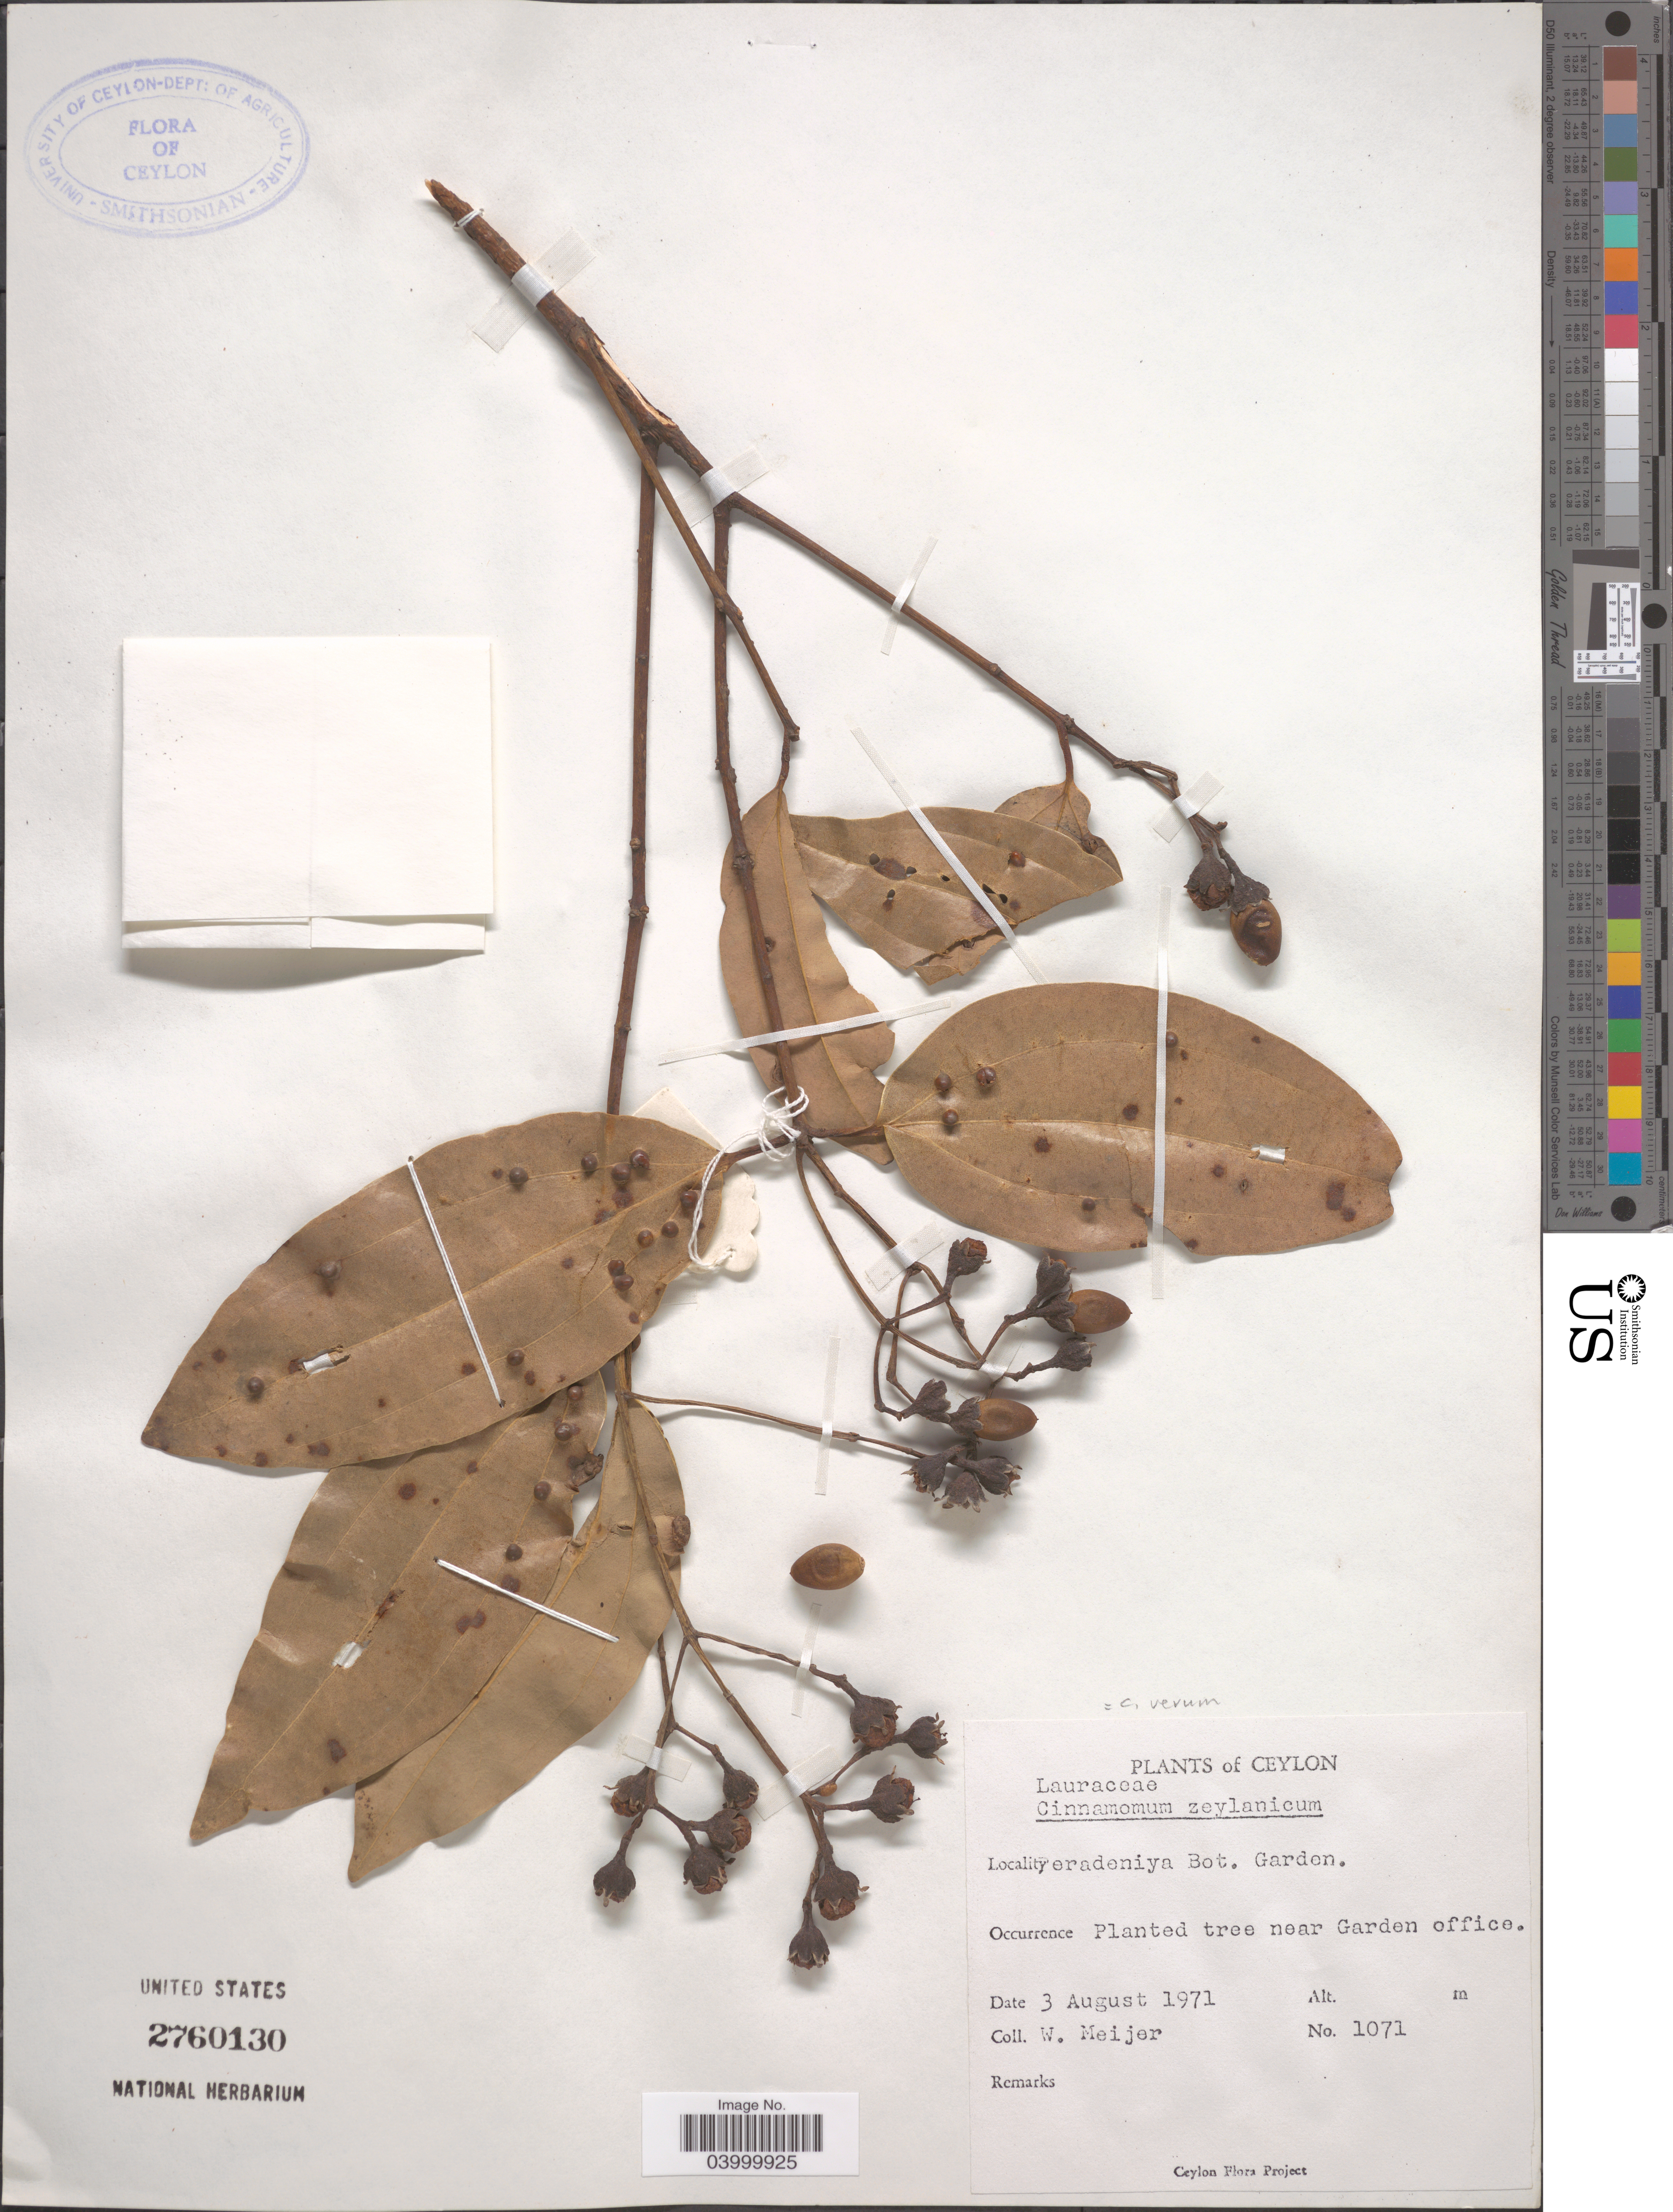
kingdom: Plantae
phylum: Tracheophyta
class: Magnoliopsida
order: Laurales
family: Lauraceae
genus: Cinnamomum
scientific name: Cinnamomum verum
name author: J. Presl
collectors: W. Meijer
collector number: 1071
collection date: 1971-08-03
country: Sri Lanka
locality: Ceylon. Peradeniya Bot. Garden. Planted tree near Garden office.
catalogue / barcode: US 2760130